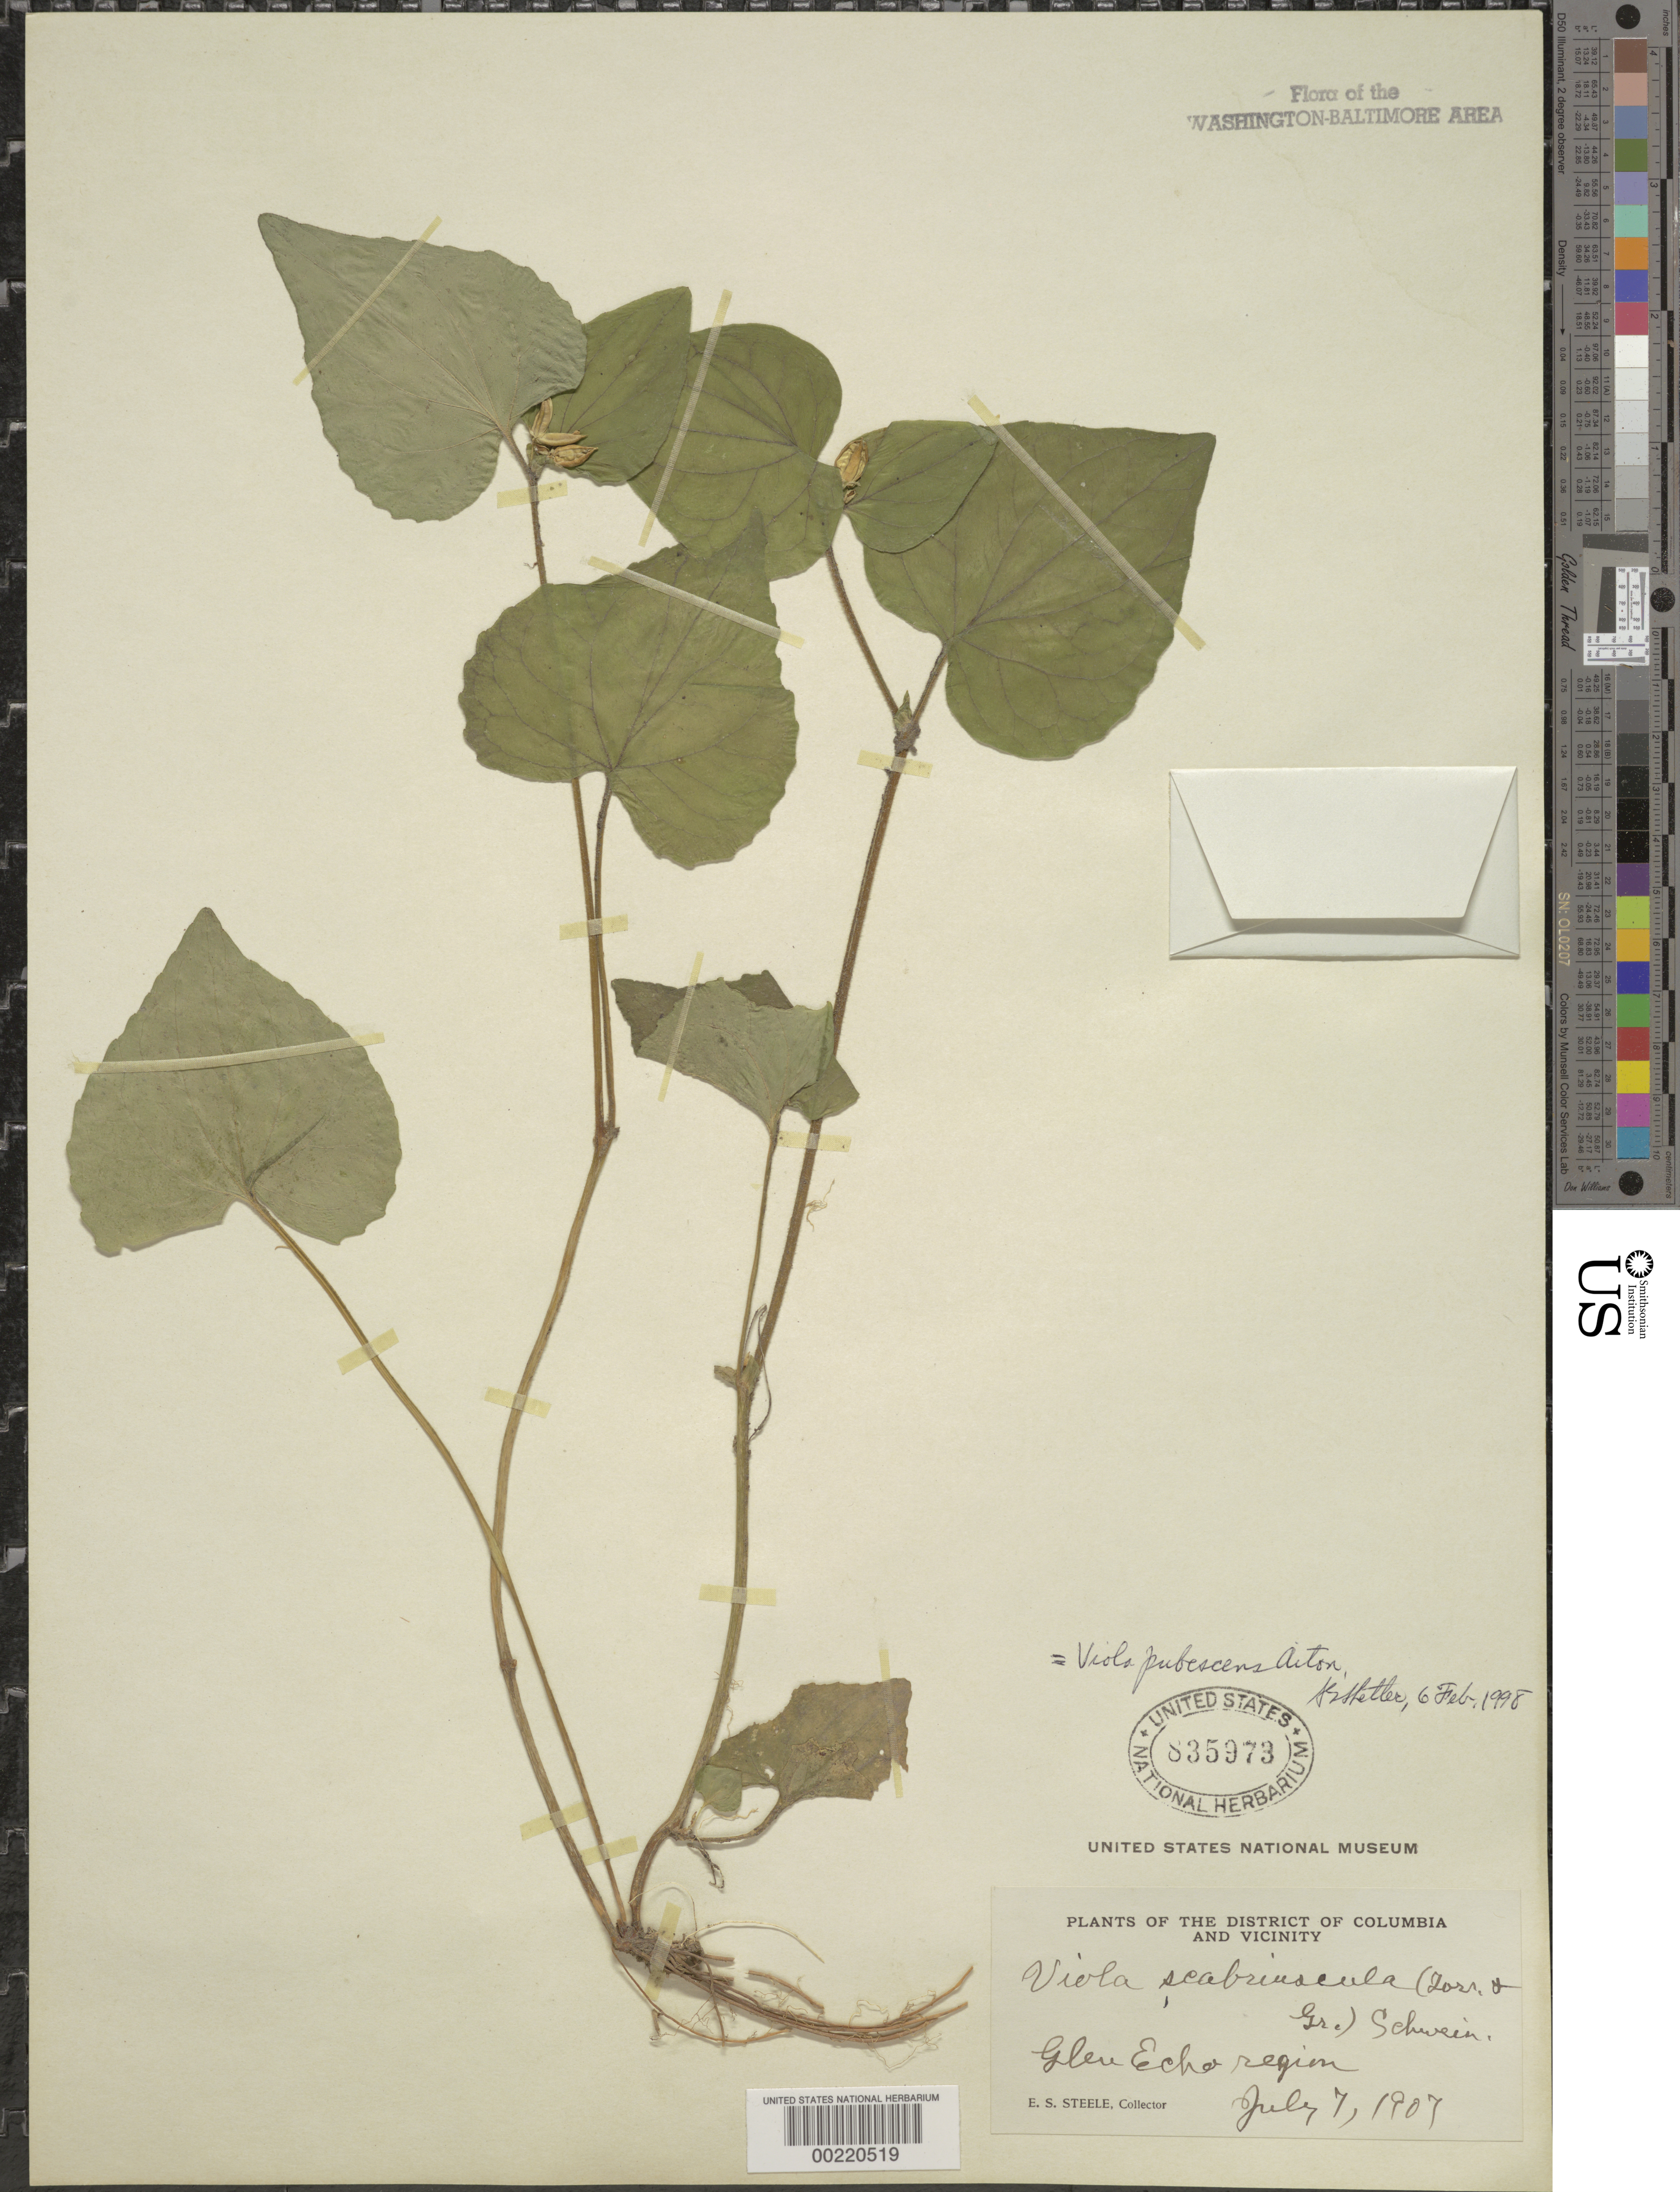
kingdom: Plantae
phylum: Tracheophyta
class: Magnoliopsida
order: Malpighiales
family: Violaceae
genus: Viola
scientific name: Viola pubescens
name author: Aiton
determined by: Shetler, Stanwyn G., (US), NMNH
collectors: E. Steele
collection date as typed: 07 Jul 1907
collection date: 1907-07-07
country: United States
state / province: Maryland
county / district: Montgomery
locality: Glen Echo C. & O. Canal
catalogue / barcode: US 835973